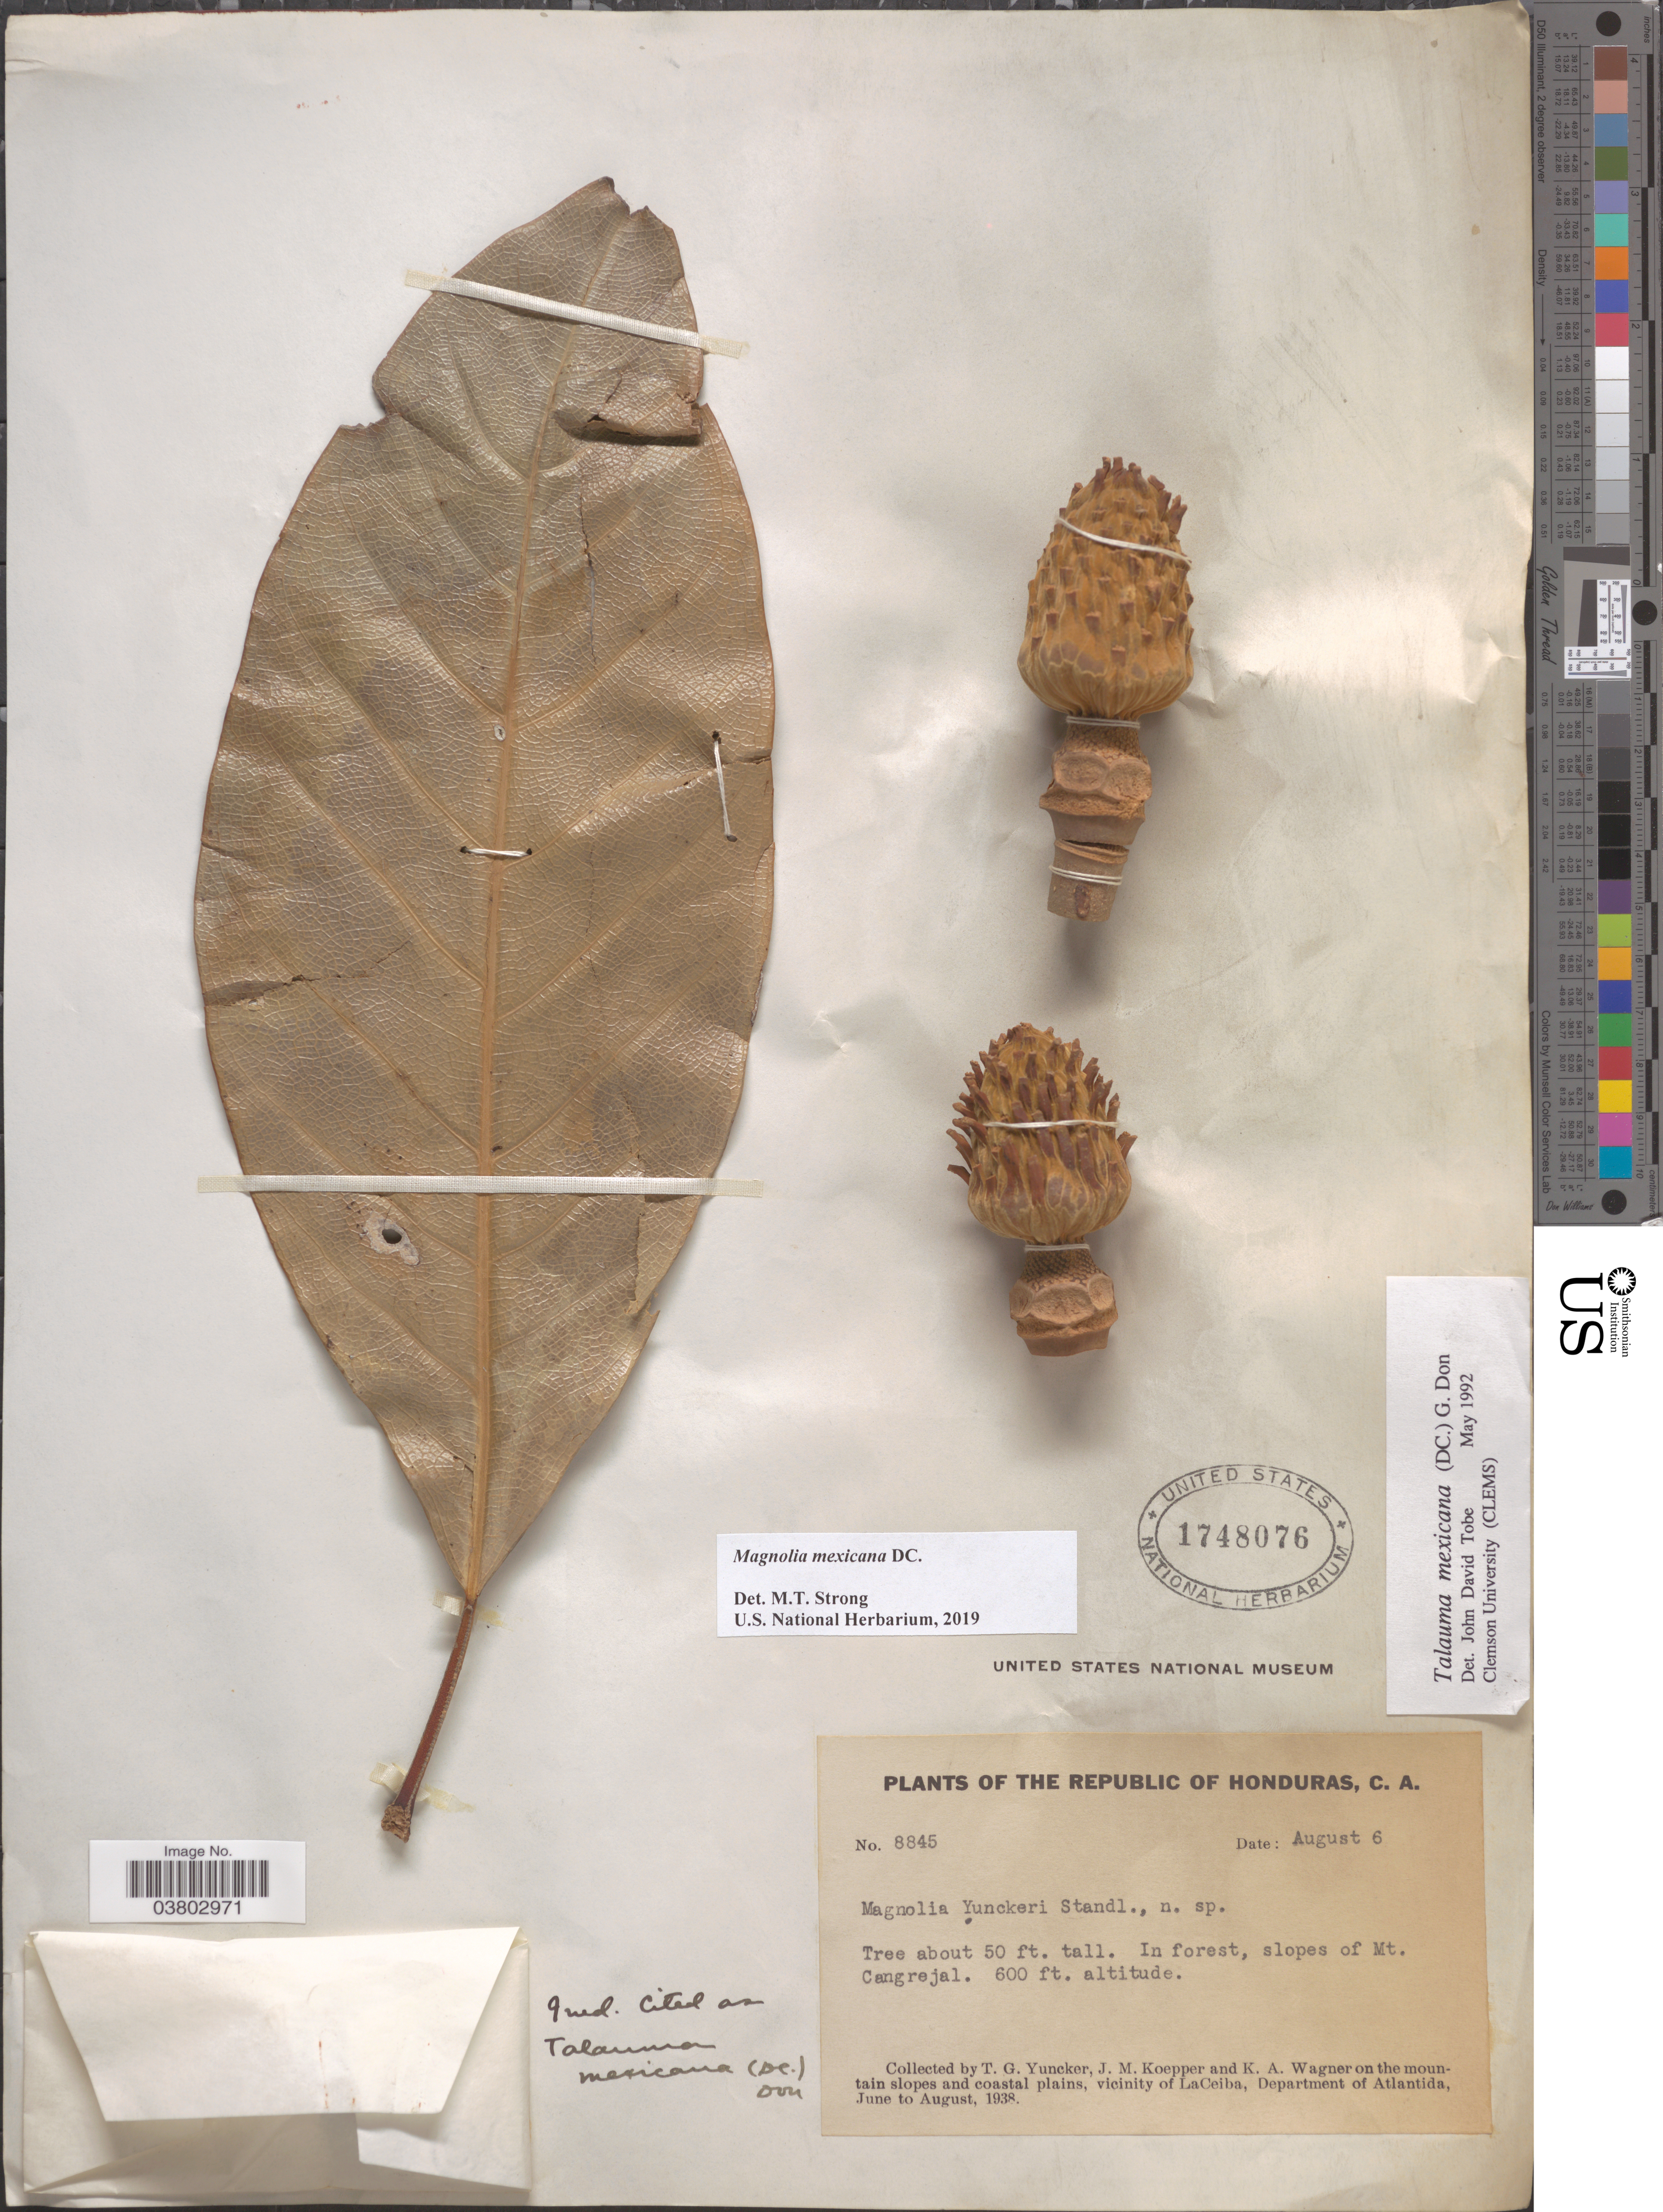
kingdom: Plantae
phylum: Tracheophyta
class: Magnoliopsida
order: Magnoliales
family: Magnoliaceae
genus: Magnolia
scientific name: Magnolia mexicana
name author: DC.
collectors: T. G. Yuncker, J. M. Koepper & K. A. Wagner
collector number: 8845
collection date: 1938-08-06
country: Honduras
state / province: Atlantida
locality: In forest, slopes of Mt. Cangrejal. On the mountain slopes and coastal plains, vicinity of LaCeiba, Department of Atlantida.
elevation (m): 183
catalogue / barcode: US 1748076